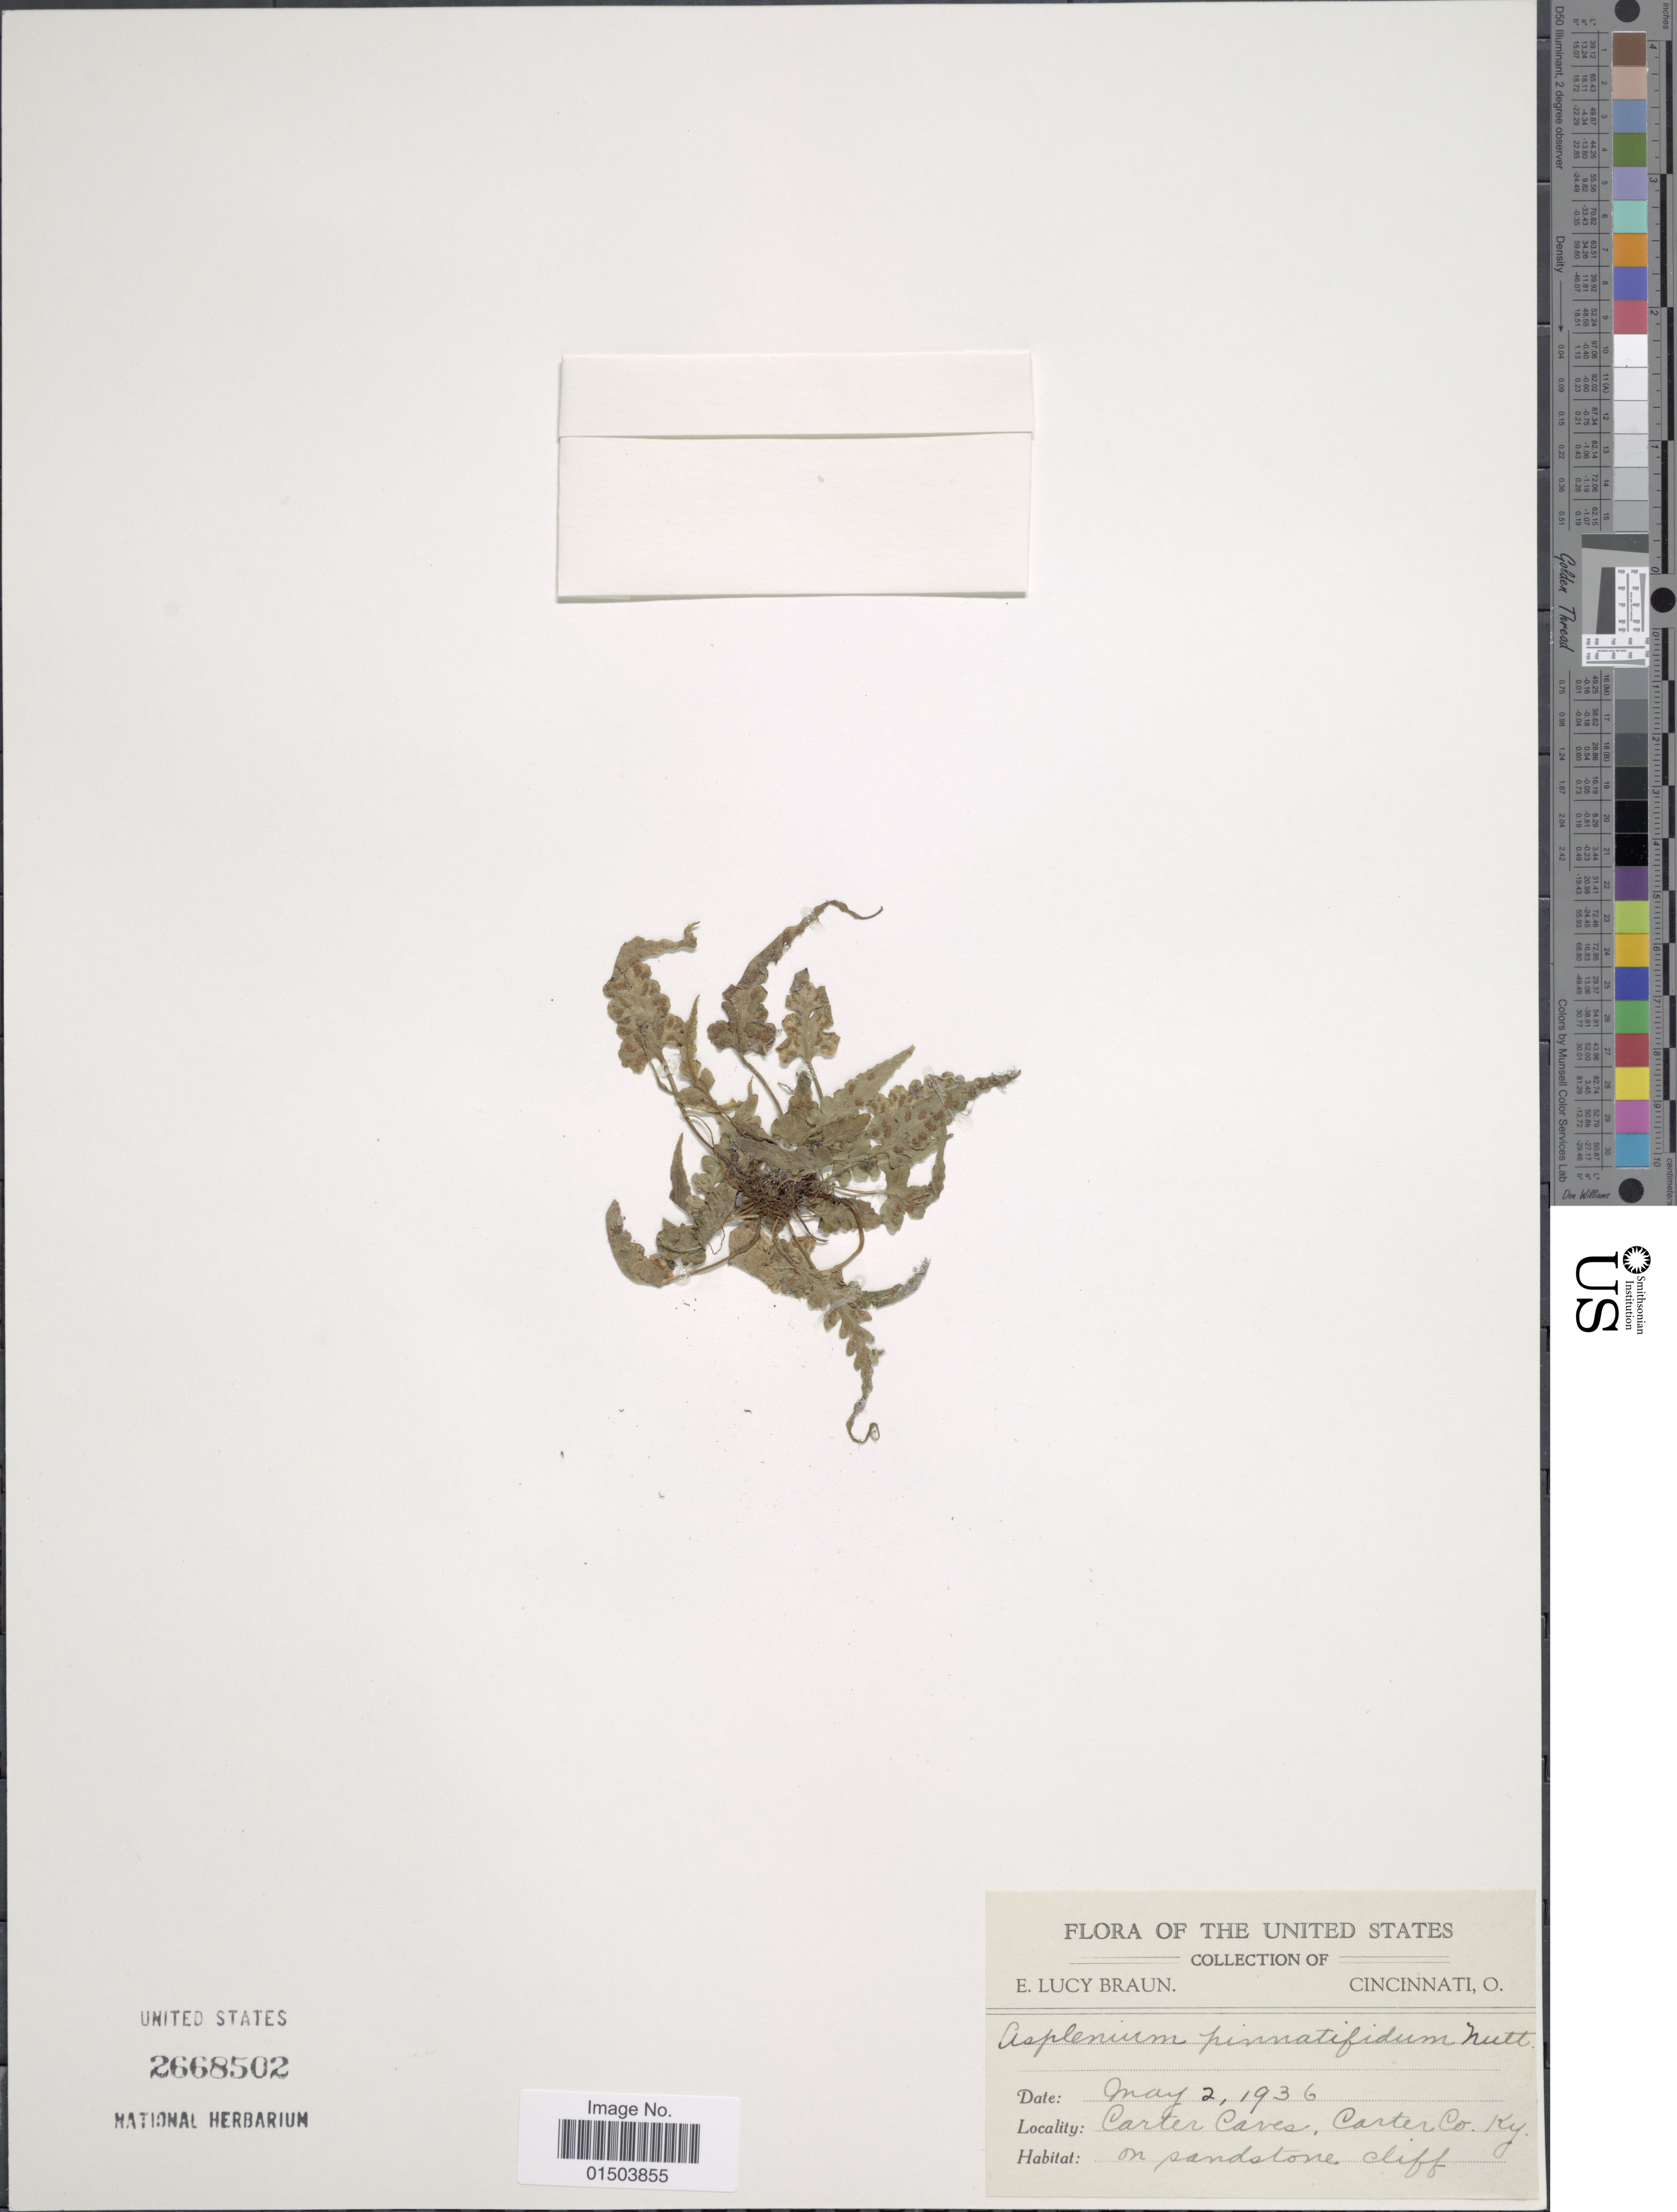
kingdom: Plantae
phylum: Tracheophyta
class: Polypodiopsida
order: Polypodiales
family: Aspleniaceae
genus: Asplenium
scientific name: Asplenium pinnatifidum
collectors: E. L. Braun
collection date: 1936-05-02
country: United States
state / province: Kentucky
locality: Cincinnati, O. Carter Caves, Carter Co.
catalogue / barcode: US 2668502